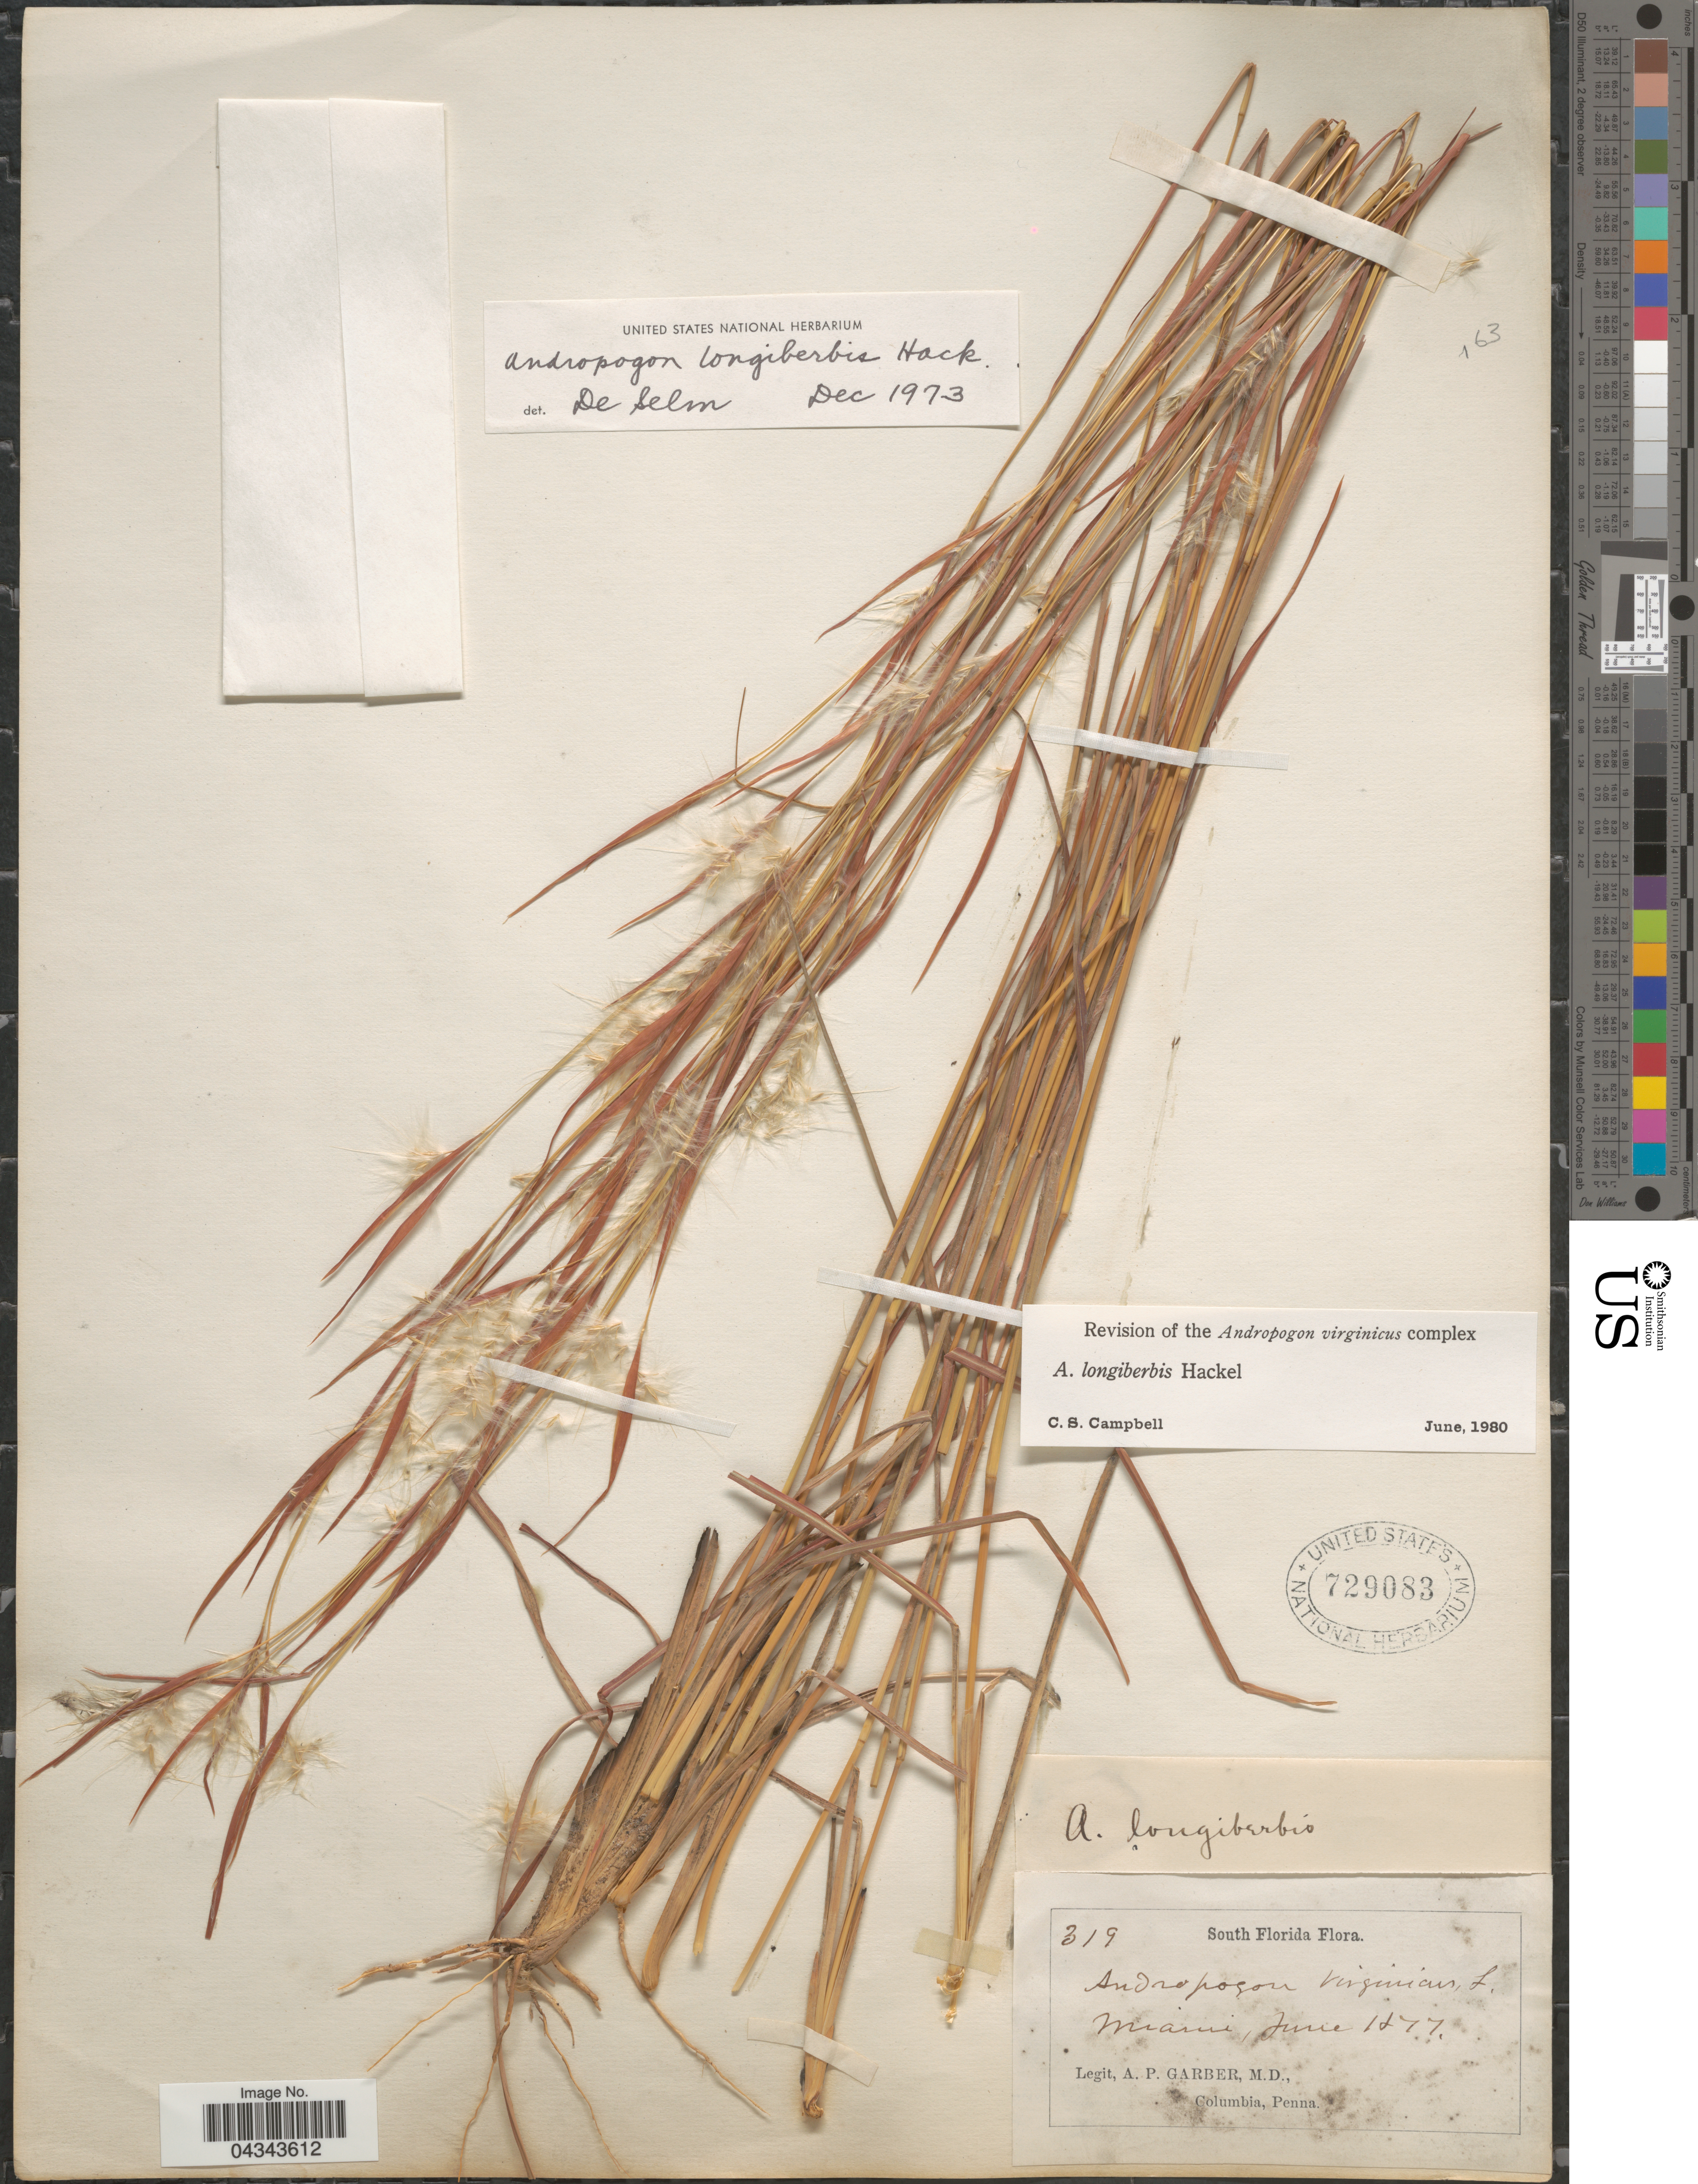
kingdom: Plantae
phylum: Tracheophyta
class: Liliopsida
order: Poales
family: Poaceae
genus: Andropogon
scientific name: Andropogon longiberbis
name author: Hack.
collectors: A. P. Garber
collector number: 319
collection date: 1877-06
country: United States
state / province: Florida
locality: South Florida. Miami.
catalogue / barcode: US 729083